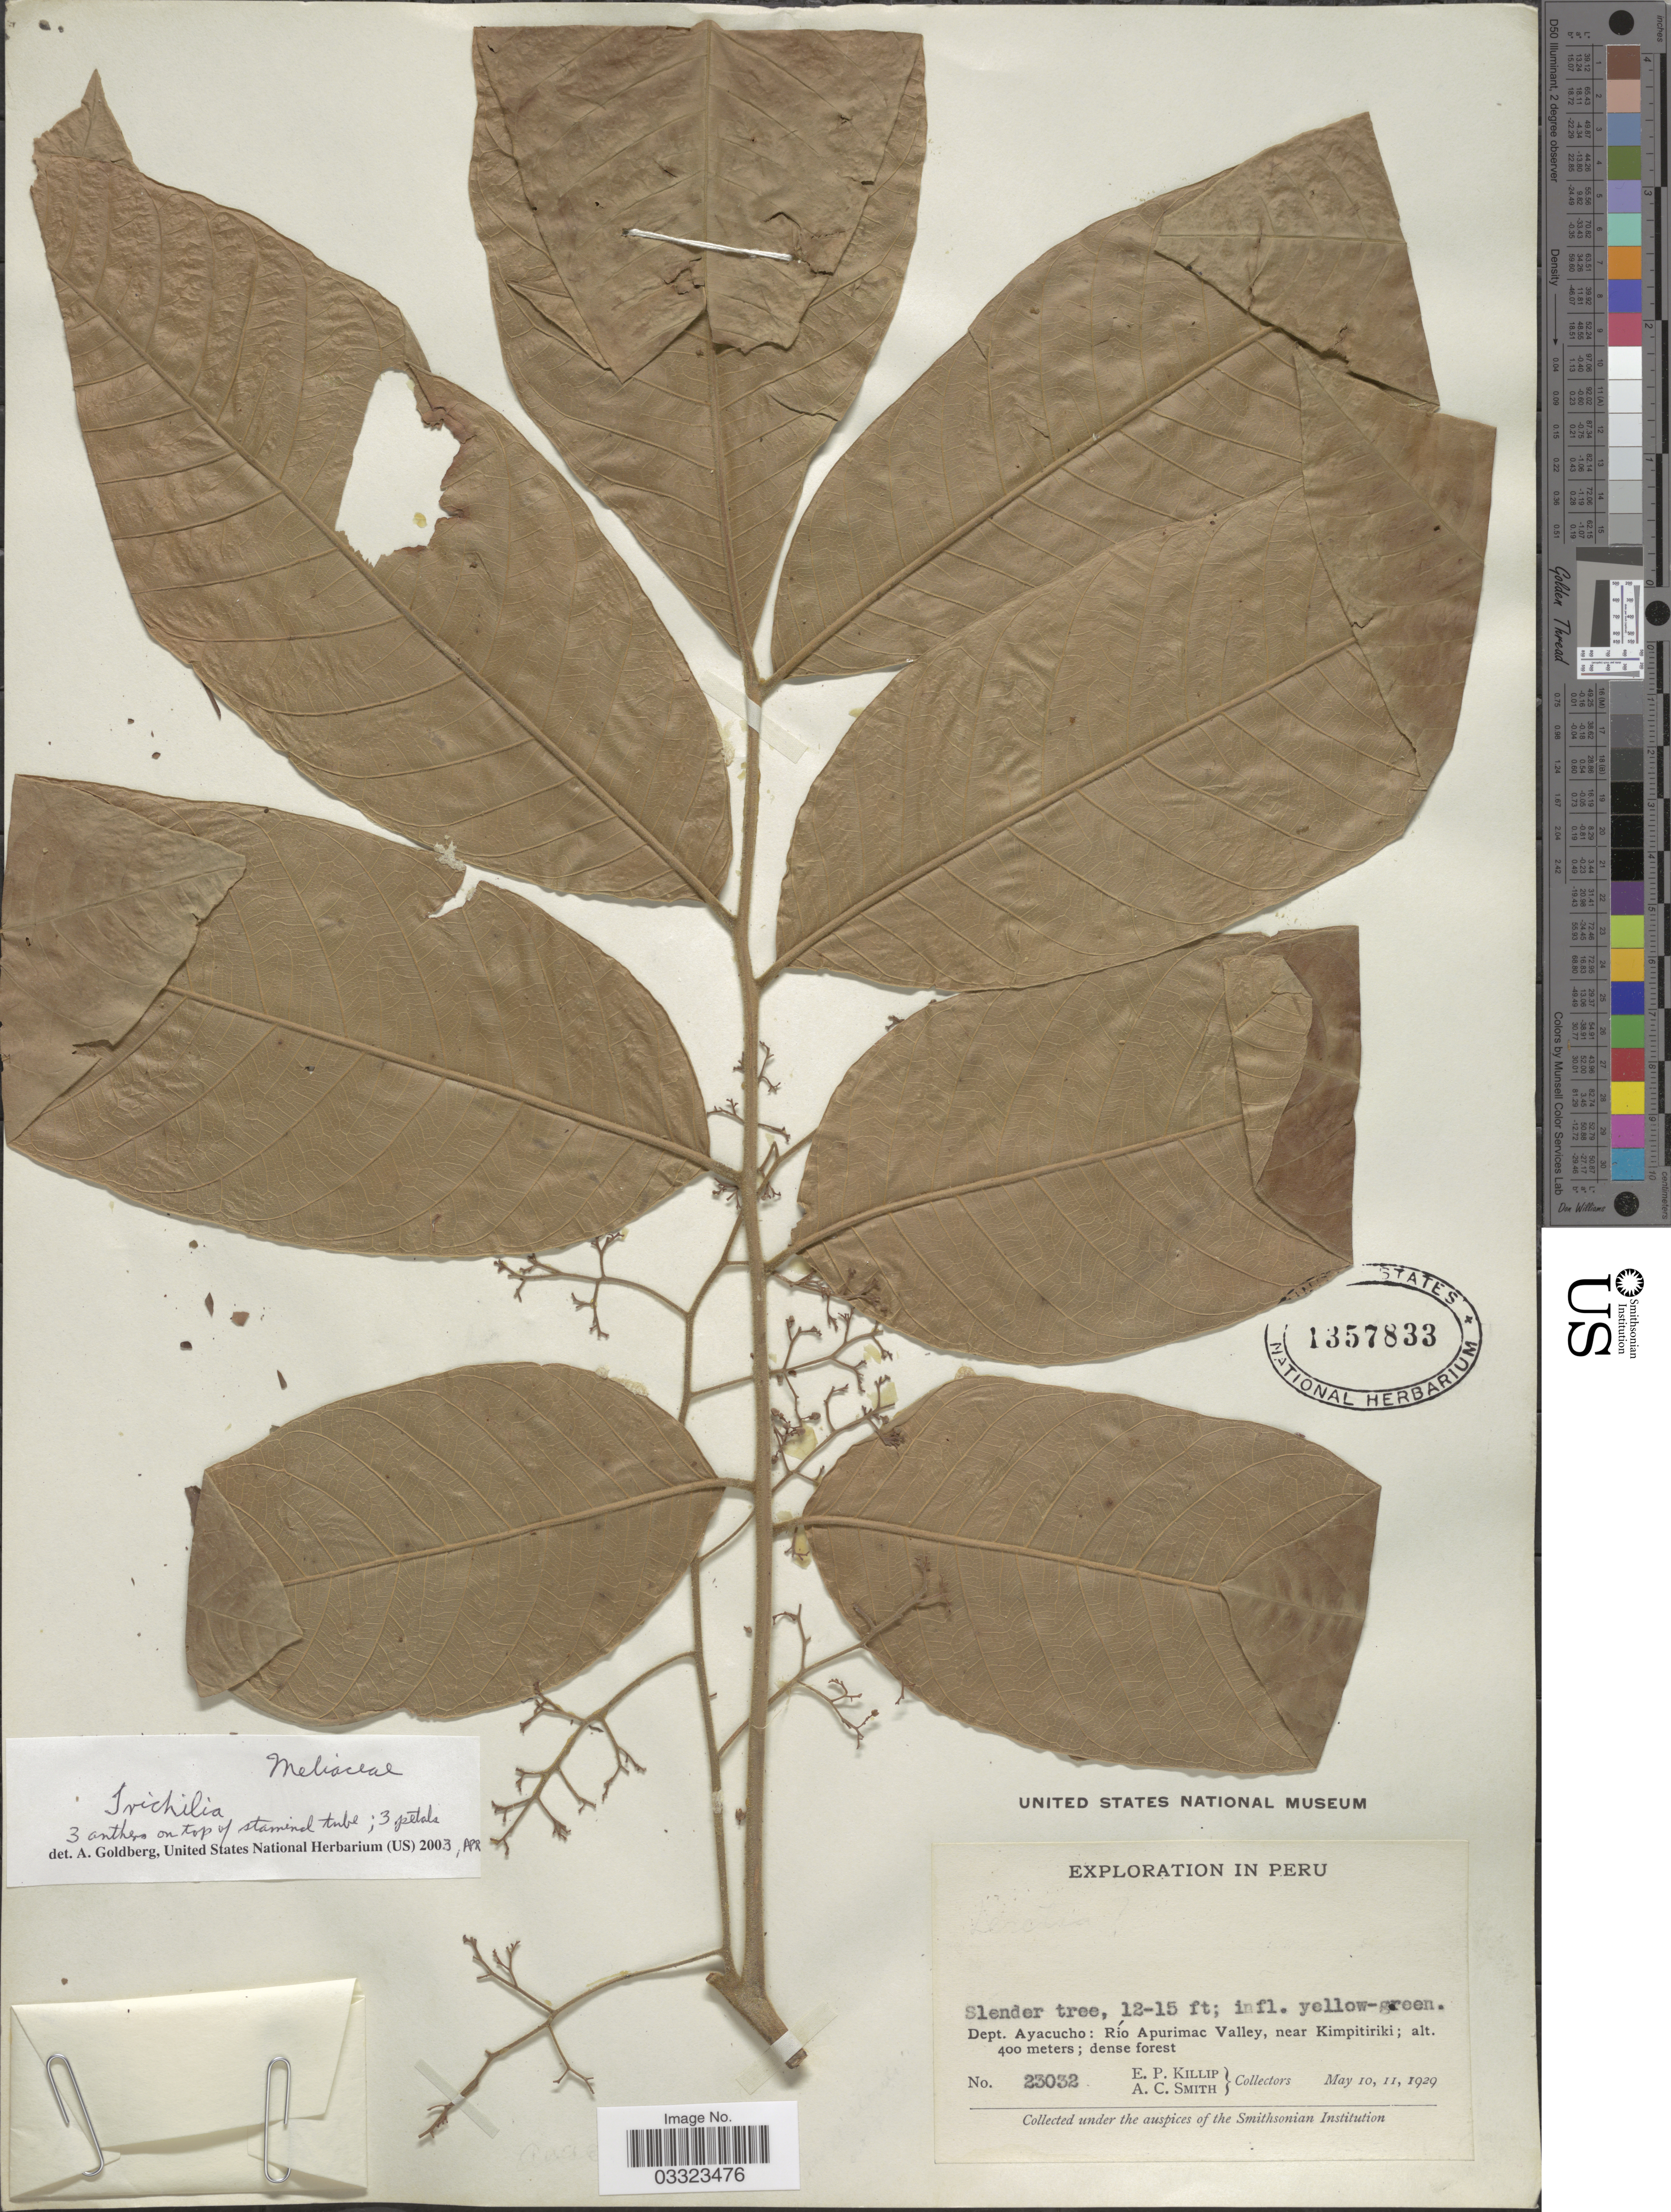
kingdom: Plantae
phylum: Tracheophyta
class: Magnoliopsida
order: Sapindales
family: Meliaceae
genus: Trichilia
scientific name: Trichilia sp.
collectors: E. P. Killip & A. C. Smith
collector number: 23032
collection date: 1929-05-10/1929-05-11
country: Peru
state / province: Ayacucho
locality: Dept. Ayacucho: Río Apurimac Valley, near Kimpitiriki.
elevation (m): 400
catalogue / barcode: US 1357833